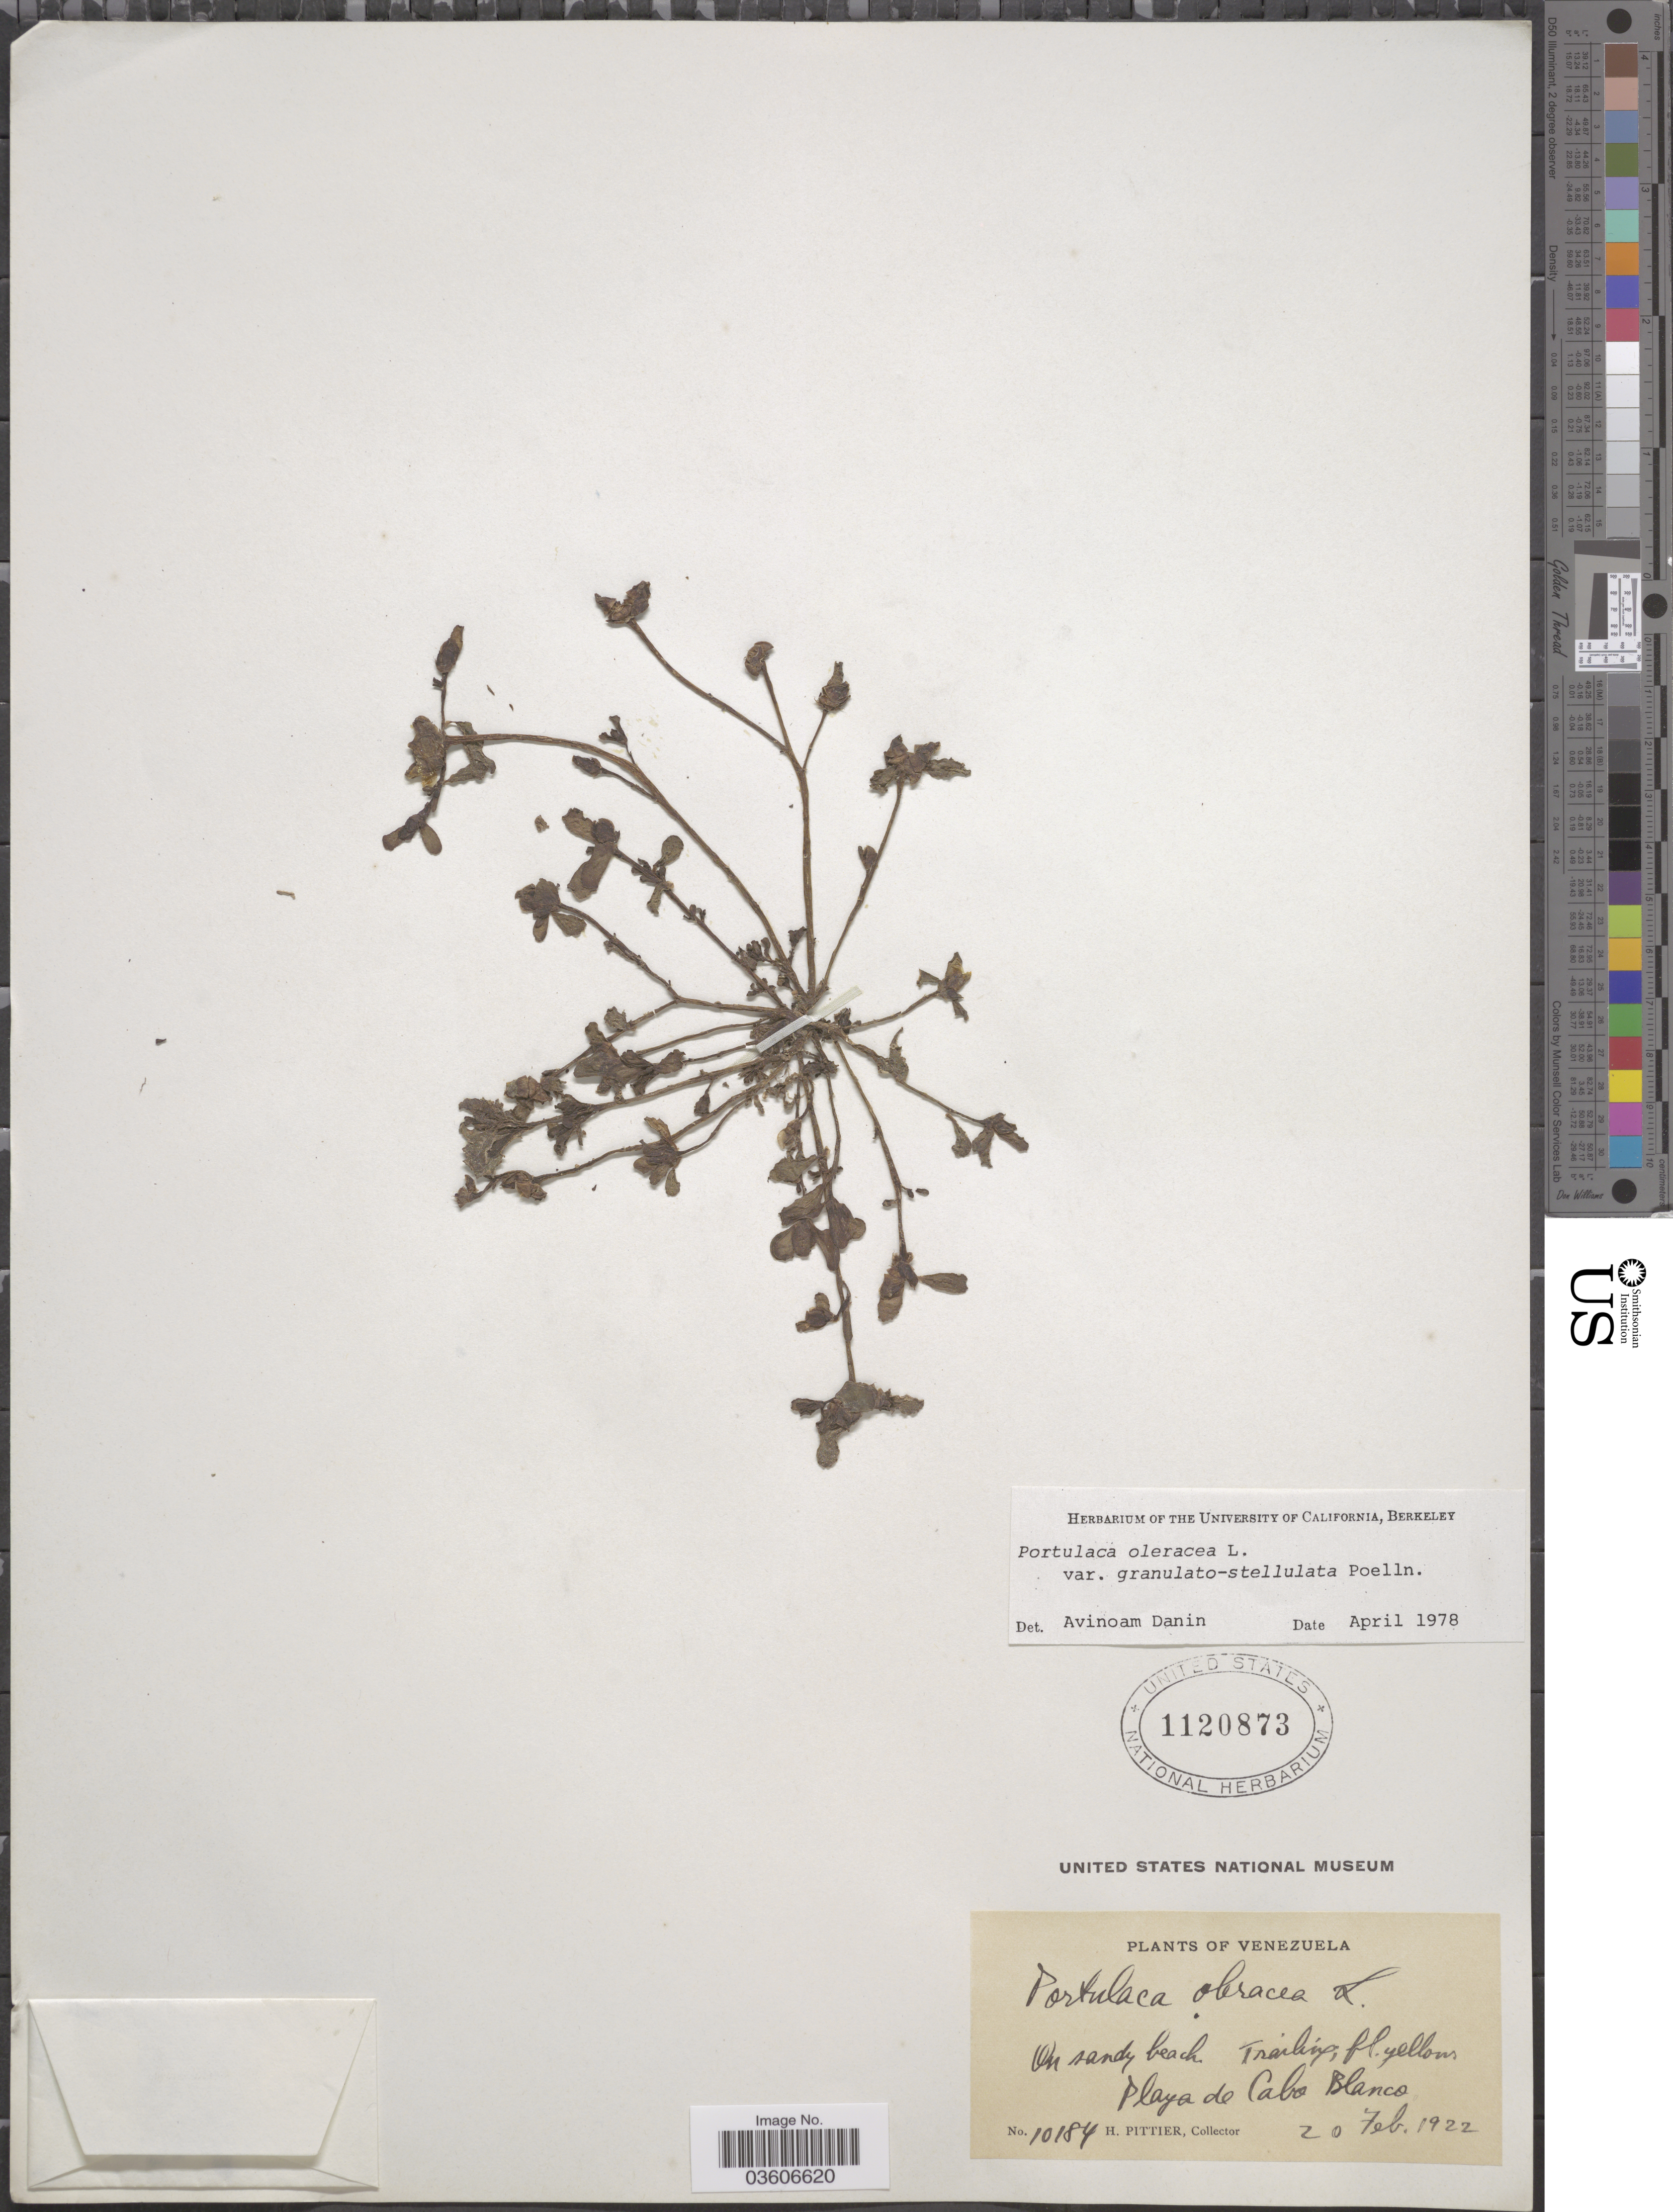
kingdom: Plantae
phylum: Tracheophyta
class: Magnoliopsida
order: Caryophyllales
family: Portulacaceae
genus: Portulaca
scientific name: Portulaca oleracea var. granulatostellulata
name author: Poelln.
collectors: H. F. Pittier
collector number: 10184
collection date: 1922-02-20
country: Venezuela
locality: Playa de Cabo Blanco.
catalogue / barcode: US 1120873